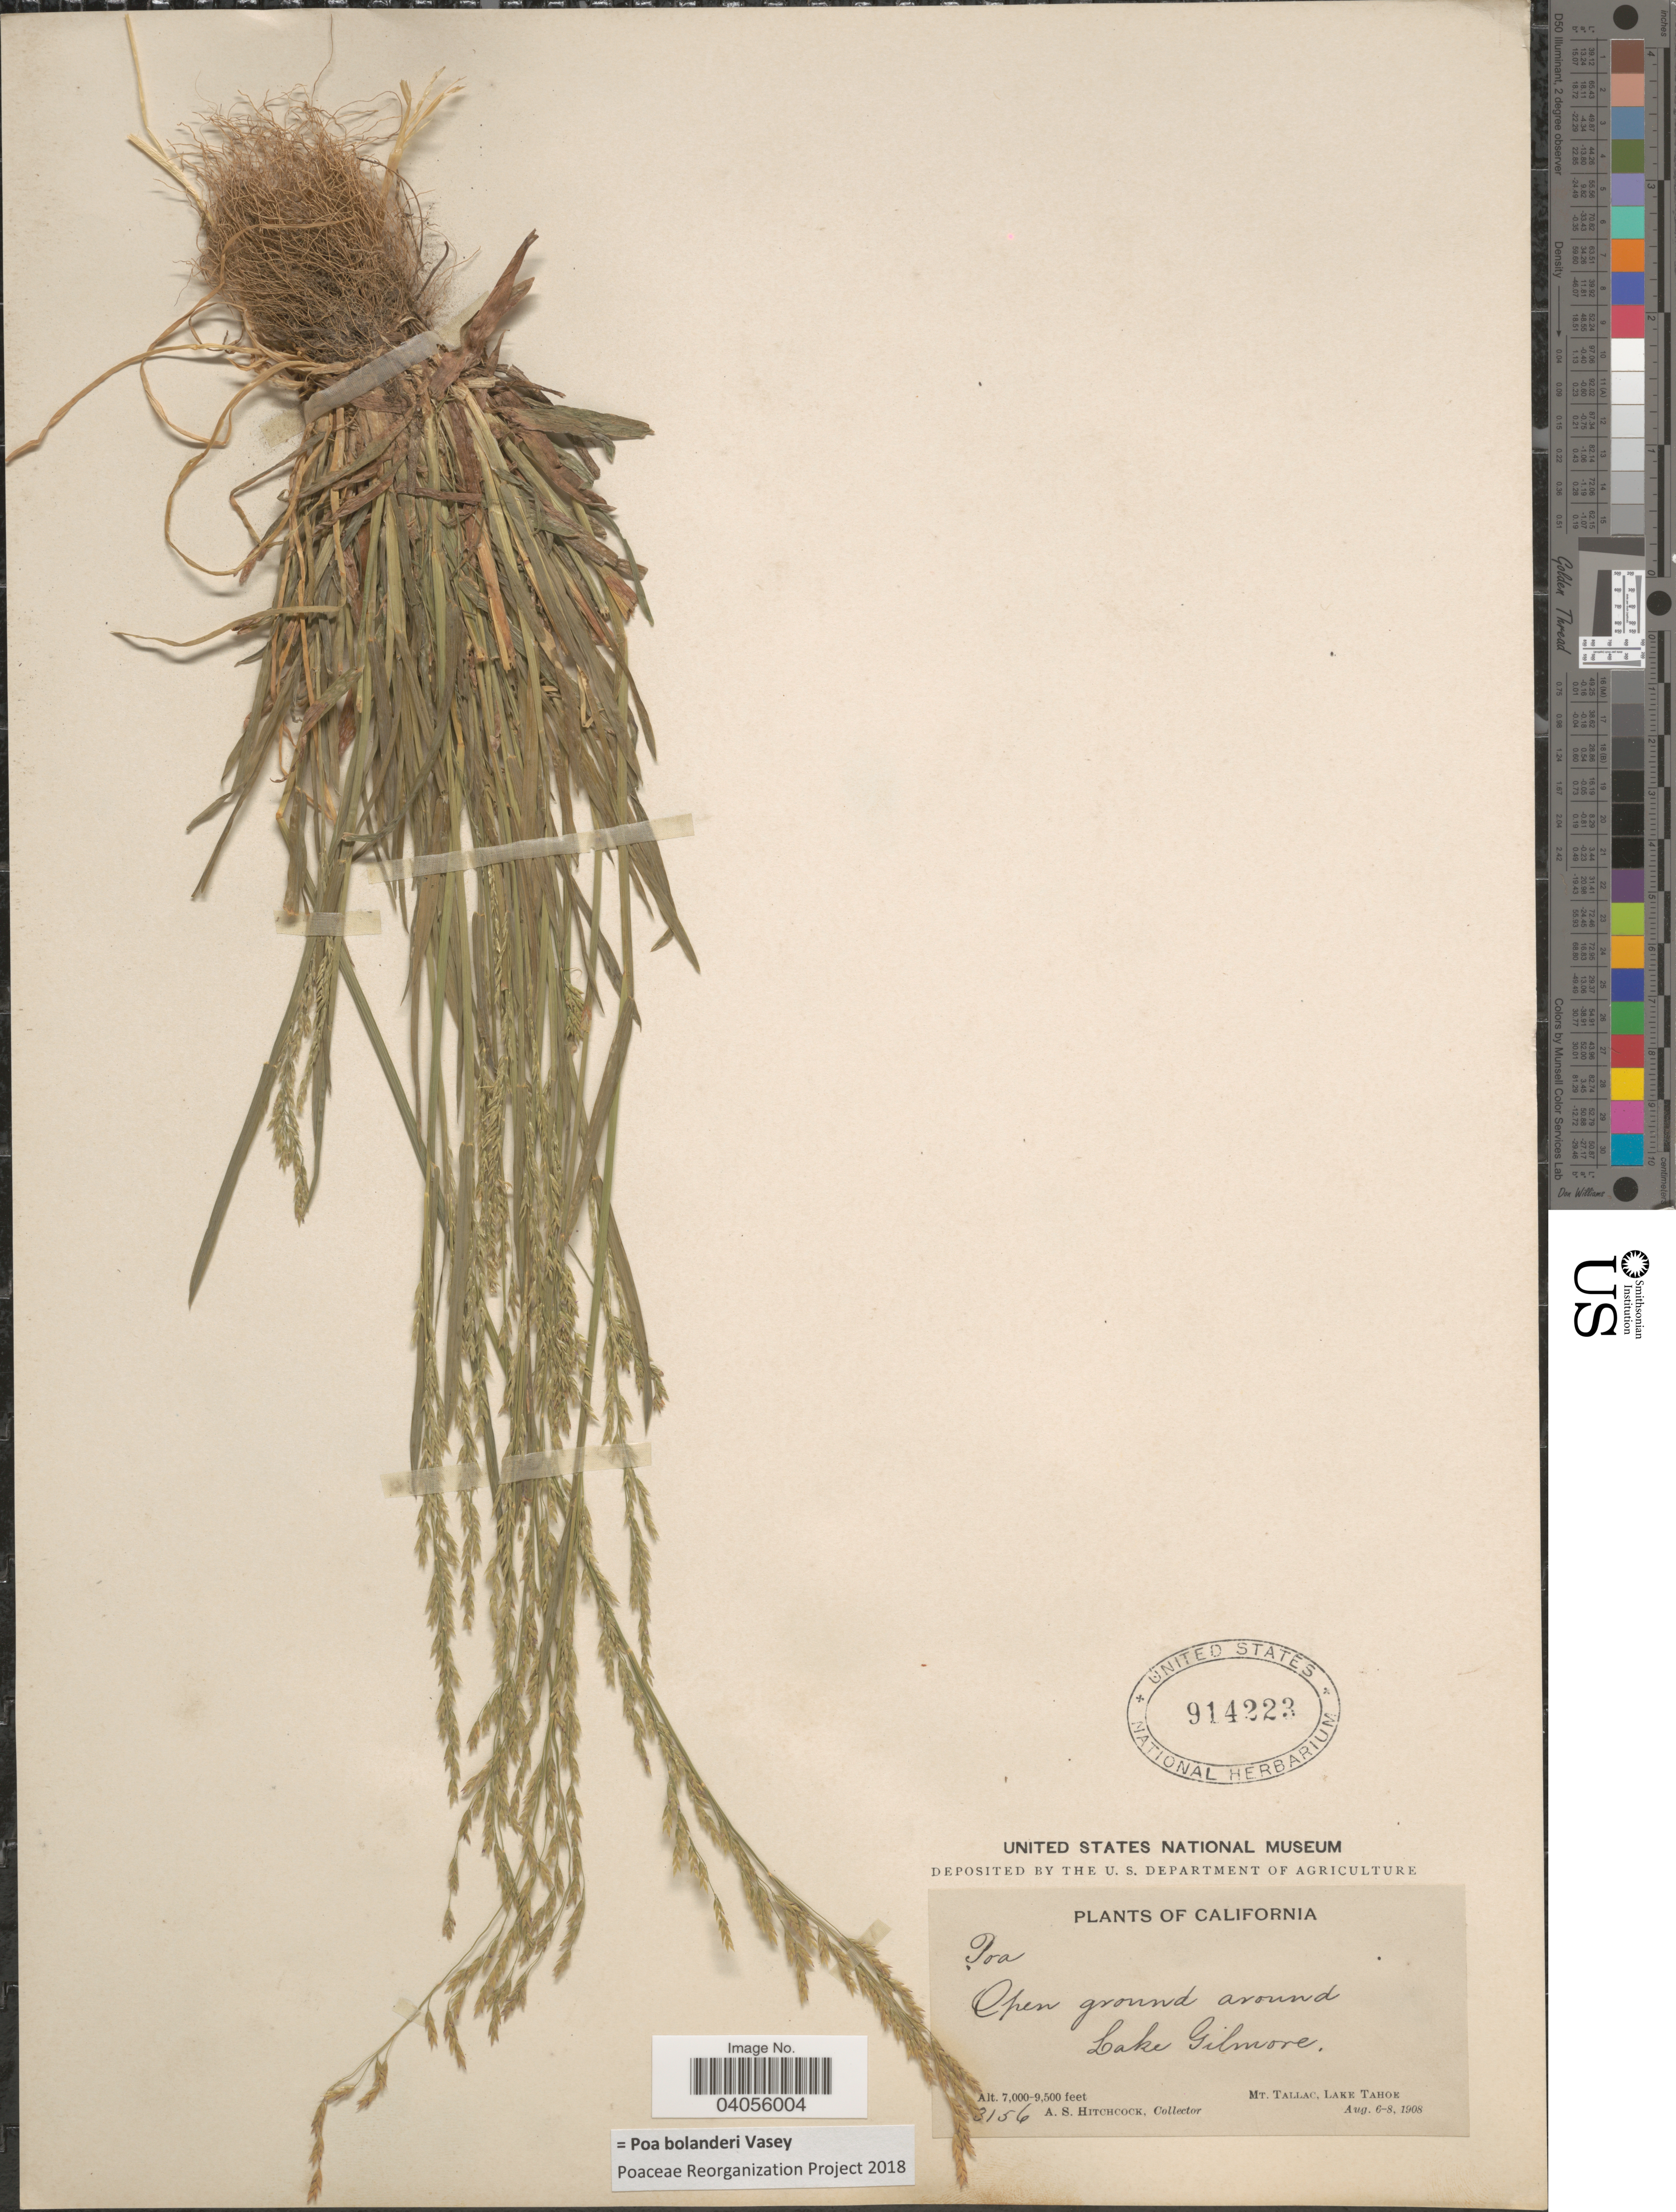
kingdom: Plantae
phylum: Tracheophyta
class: Liliopsida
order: Poales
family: Poaceae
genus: Poa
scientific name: Poa bolanderi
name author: Vasey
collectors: A. S. Hitchcock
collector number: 3156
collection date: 1908-08-06/1908-08-08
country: United States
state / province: California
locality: Open ground around Lake Gilmore. Mt. Tallac, Lake Tahoe.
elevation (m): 2134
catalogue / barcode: US 914223